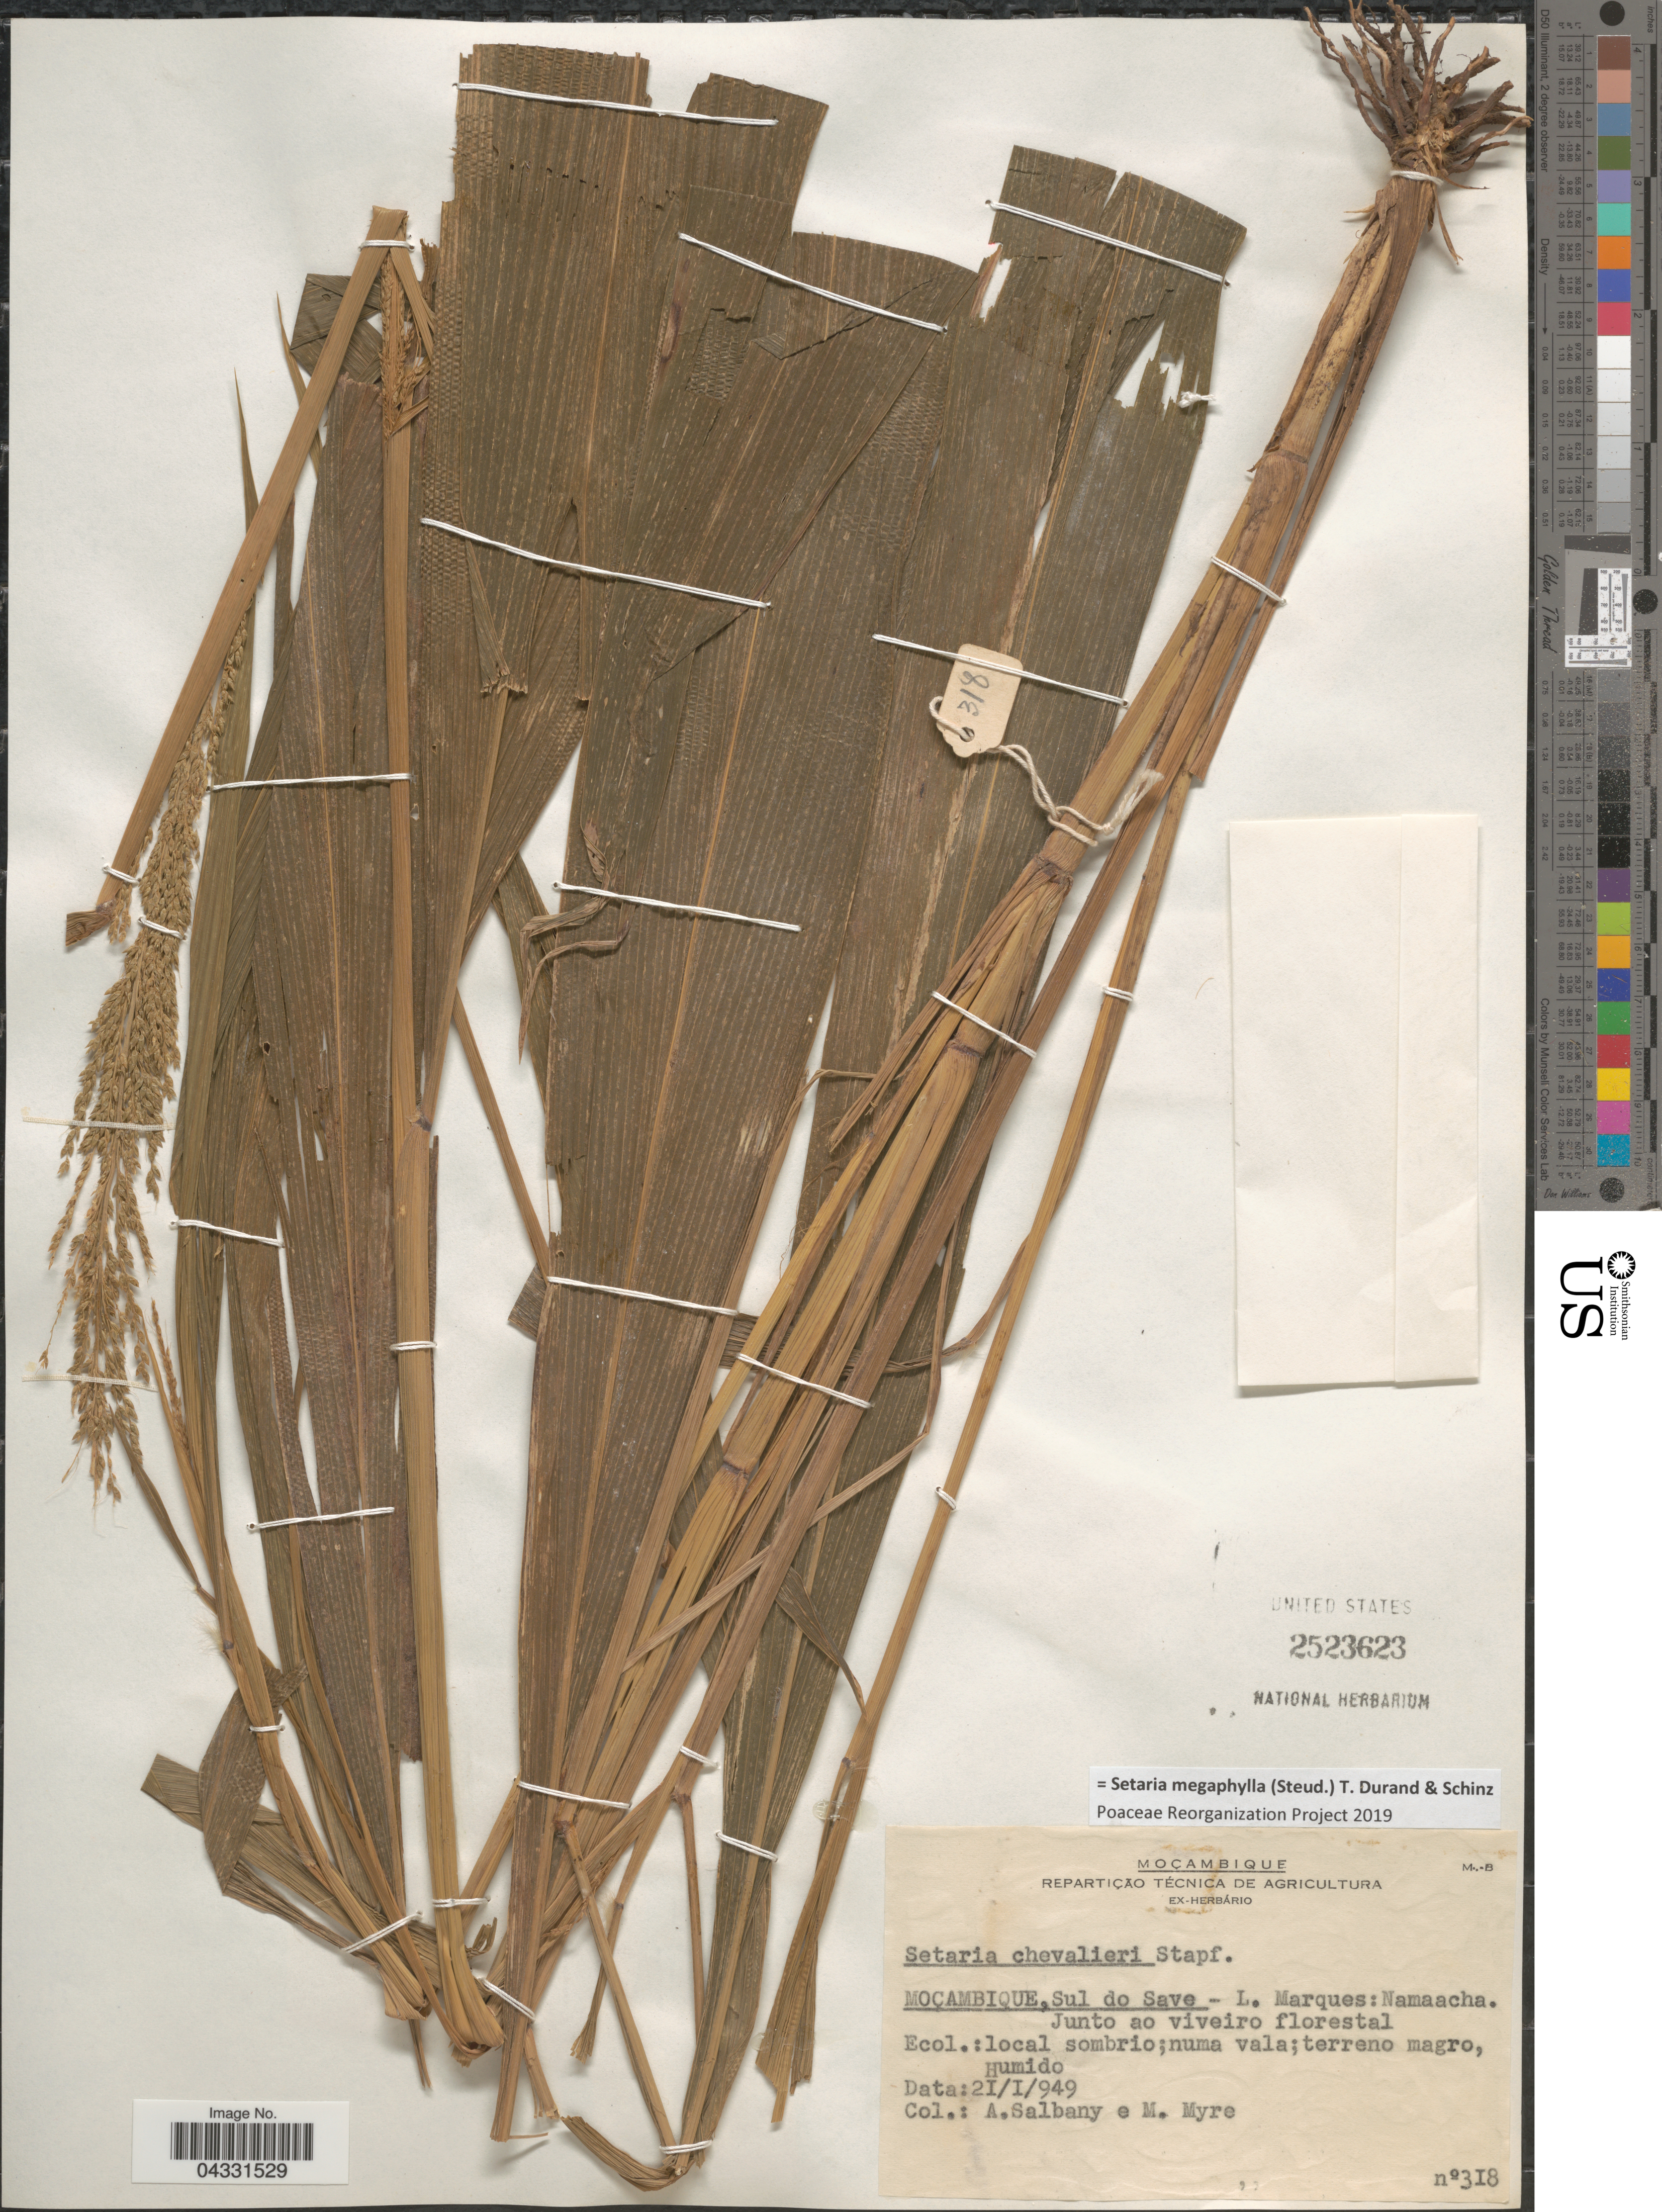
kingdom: Plantae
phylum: Tracheophyta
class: Liliopsida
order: Poales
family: Poaceae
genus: Setaria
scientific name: Setaria megaphylla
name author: (Steud.) Durieu & Schinz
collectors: A. Salbany & Myre, M.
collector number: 318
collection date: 1949-01-21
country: Mozambique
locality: Moçambique, Sul do Save - L. Marques: Namaacha. Junto ao viveiro florestal.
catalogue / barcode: US 2523623